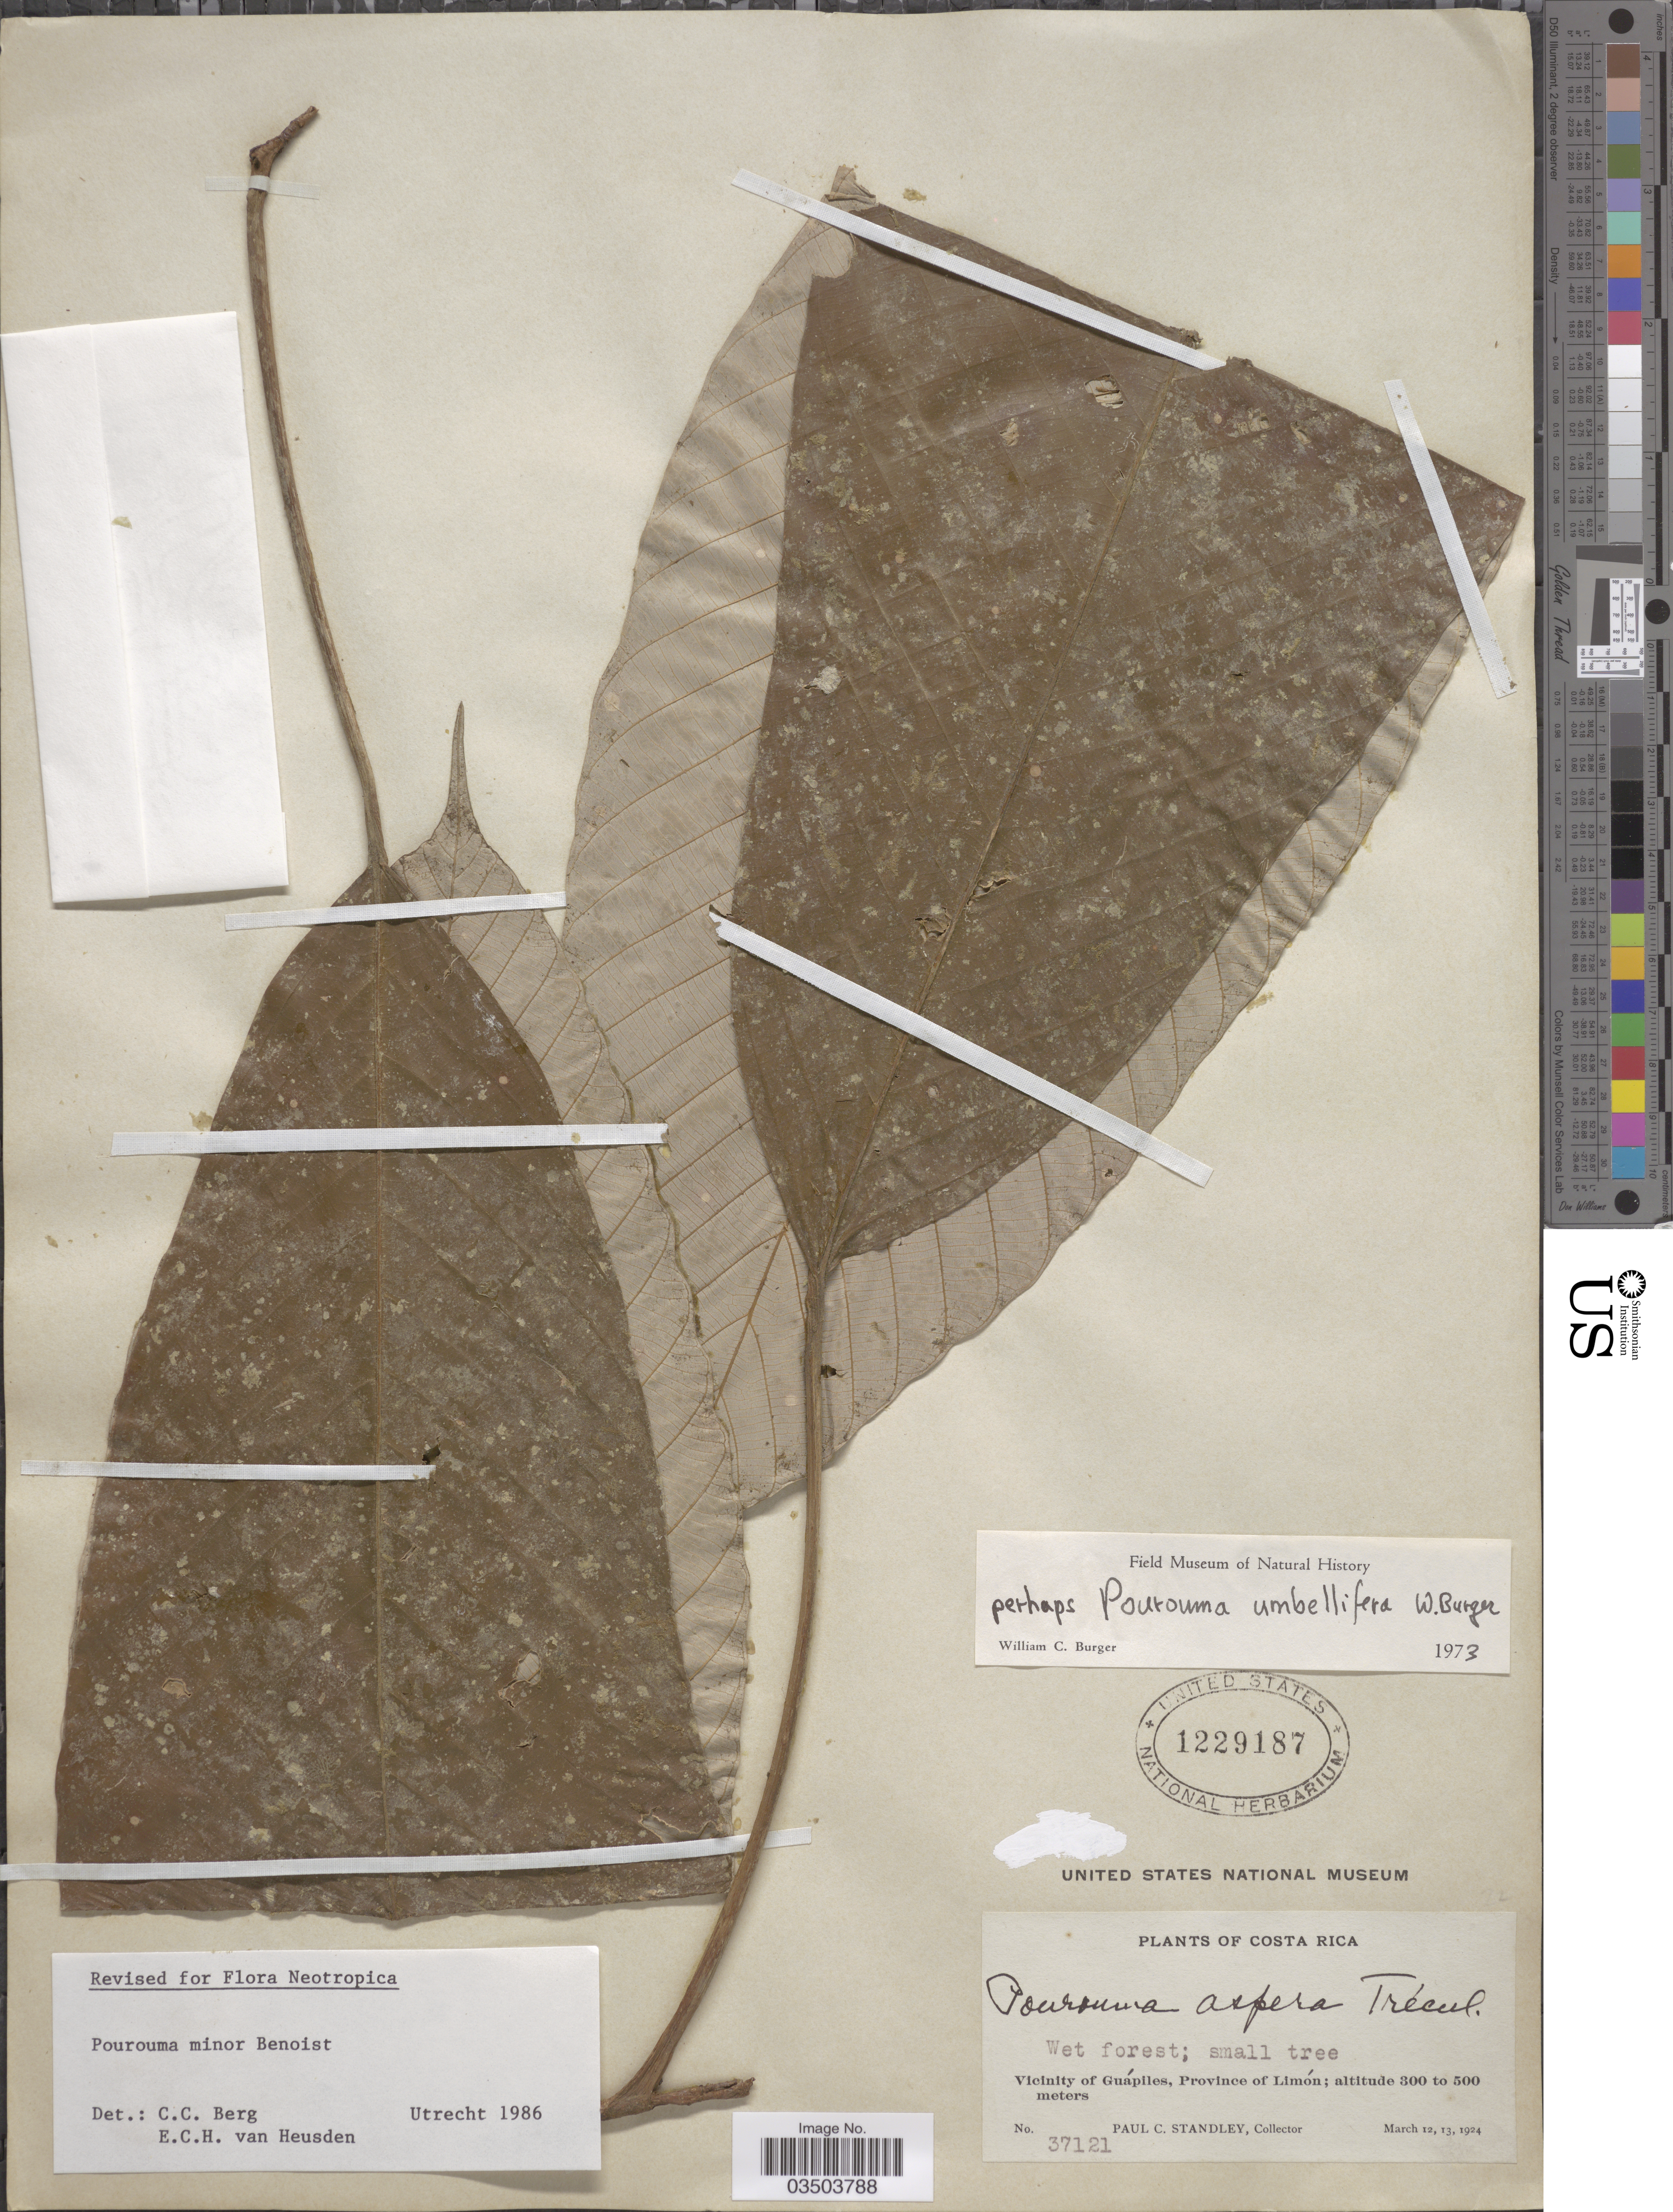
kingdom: Plantae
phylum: Tracheophyta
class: Magnoliopsida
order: Rosales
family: Urticaceae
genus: Pourouma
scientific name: Pourouma minor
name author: Benoist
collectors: P. C. Standley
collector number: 37121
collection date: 1924-03-12/1924-03-13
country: Costa Rica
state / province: Limón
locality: Vicinity of Guápiles.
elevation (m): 300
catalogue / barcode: US 1229187